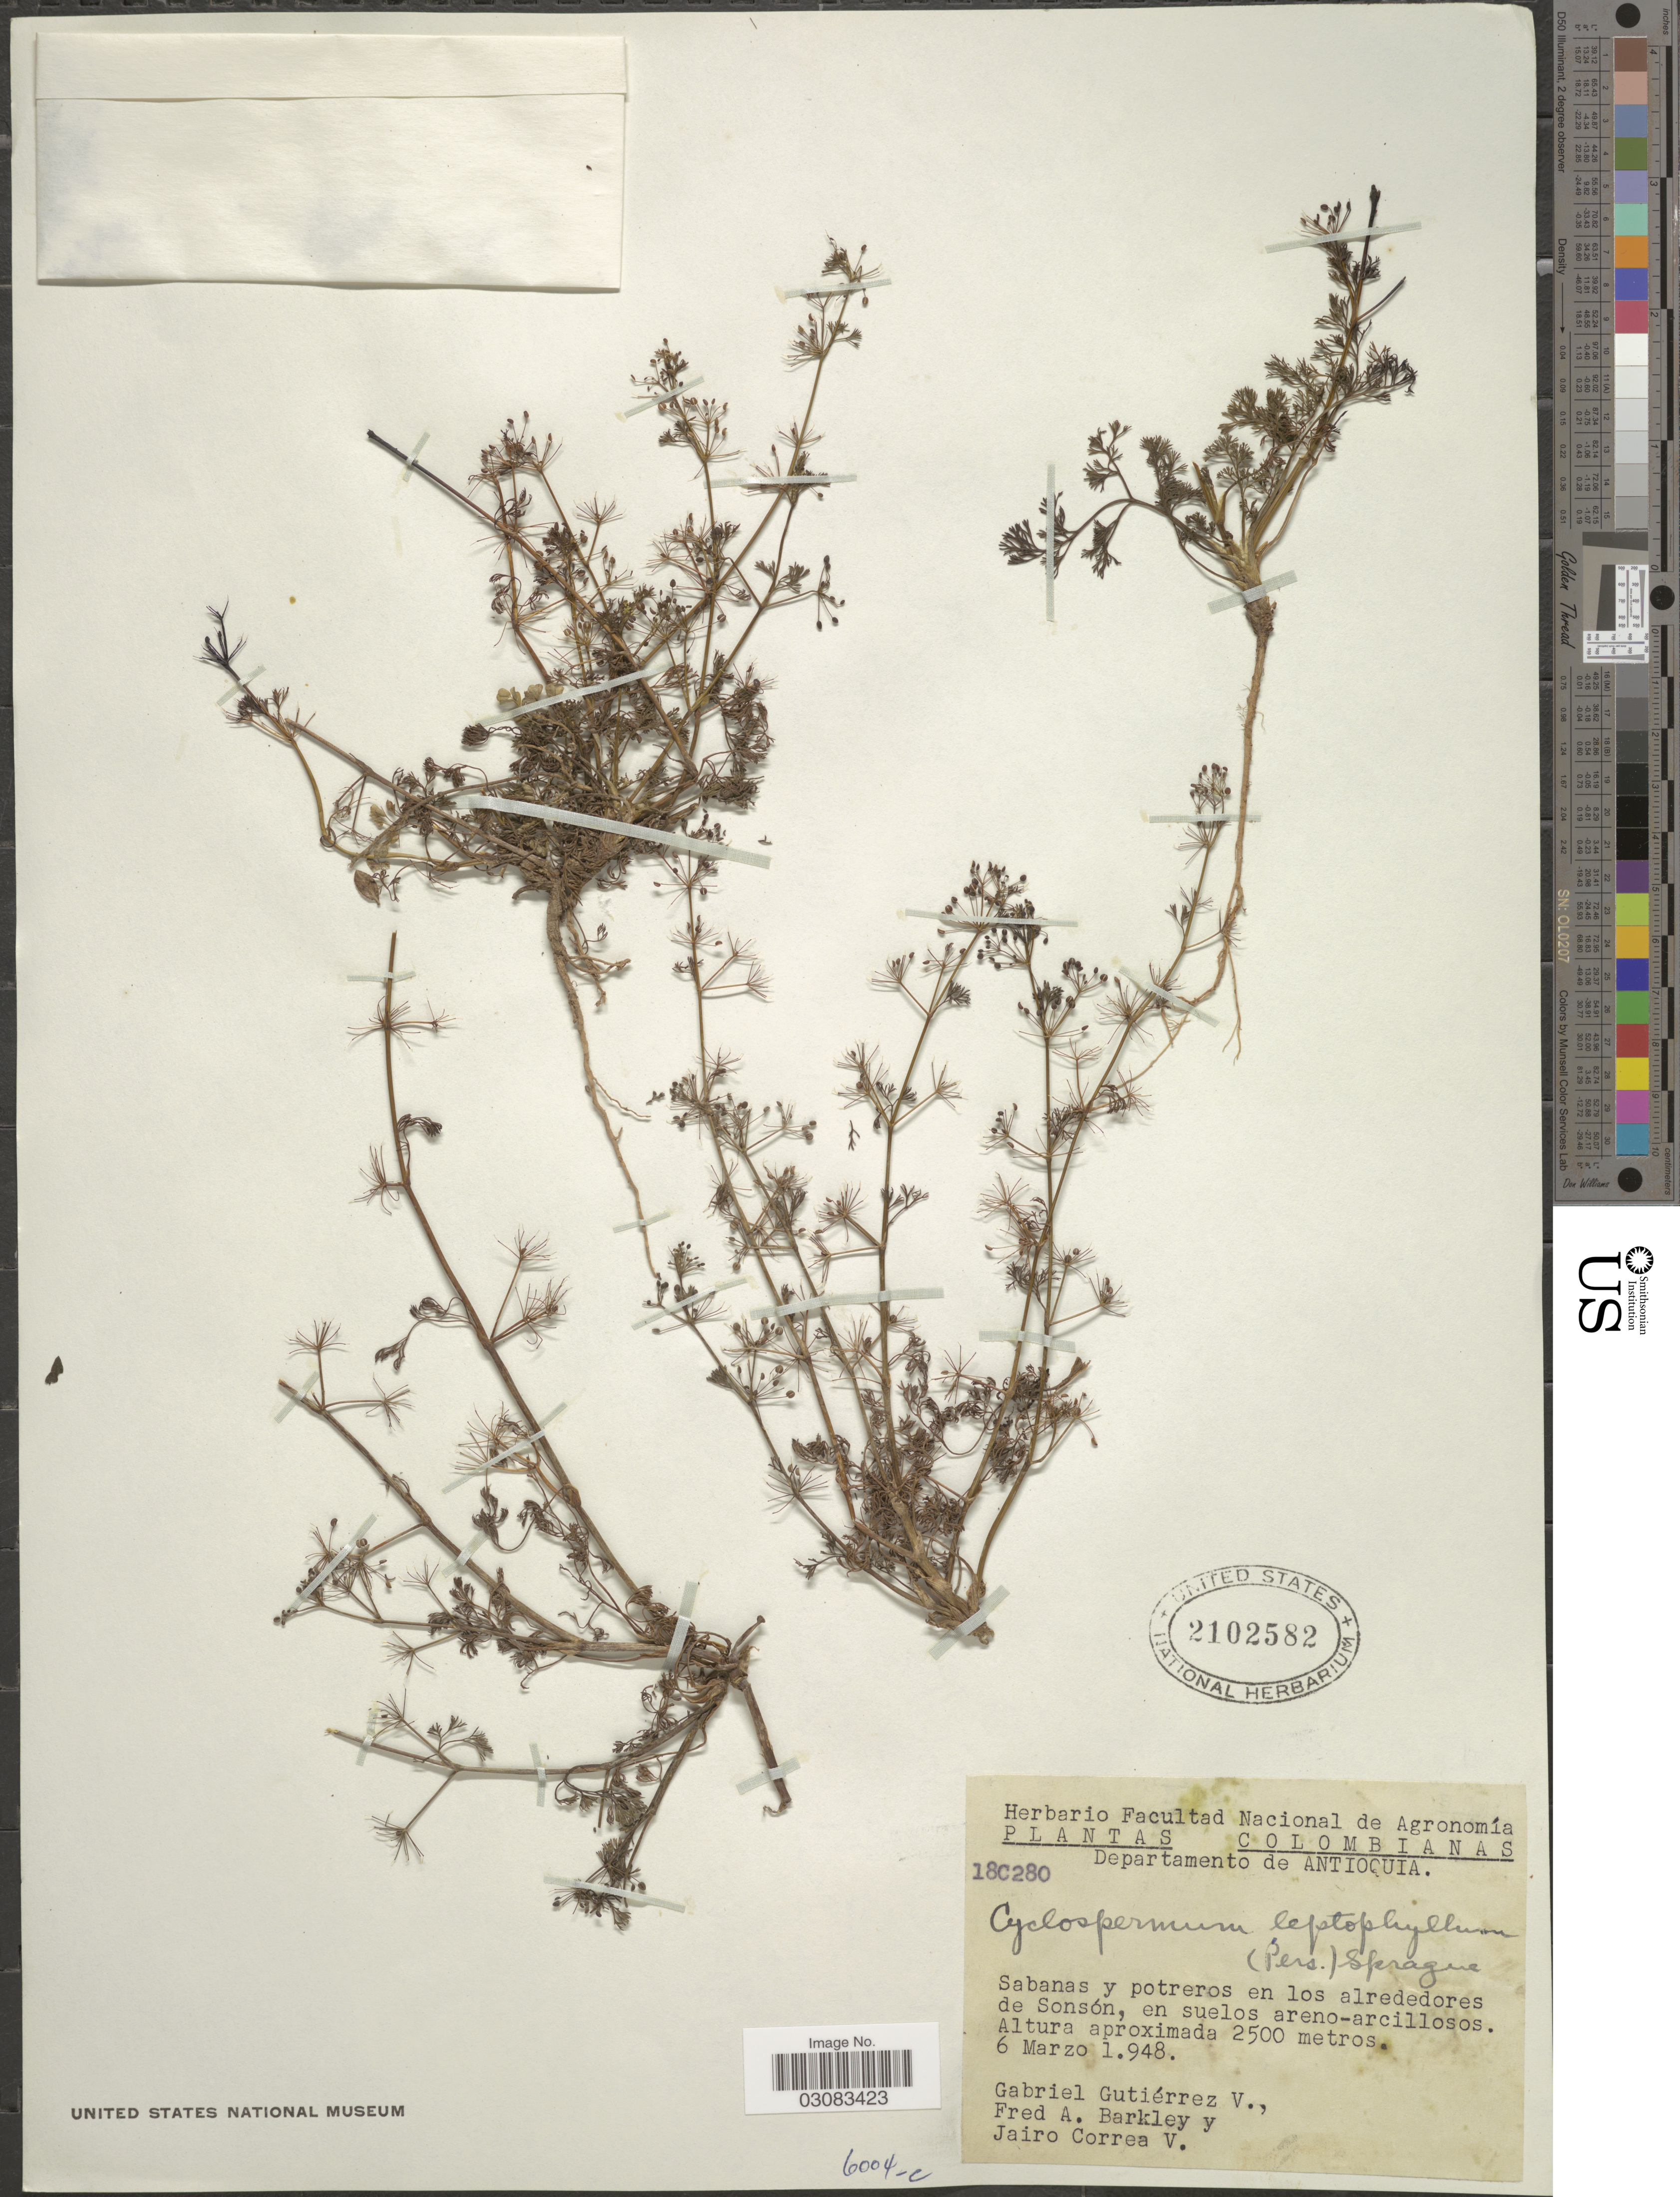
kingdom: Plantae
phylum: Tracheophyta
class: Magnoliopsida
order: Apiales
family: Apiaceae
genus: Cyclospermum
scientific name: Cyclospermum leptophyllum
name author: (Pers.) Sprague ex Britton & P. Wilson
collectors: G. Gutiérrez V., F. A. Barkley & J. Correa V.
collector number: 18C280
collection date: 1948-03-06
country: Colombia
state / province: Antioquia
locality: Departamento de Antioquia. Sabanas y potreros en los alrededores de Sonsón.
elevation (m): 2500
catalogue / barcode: US 2102582